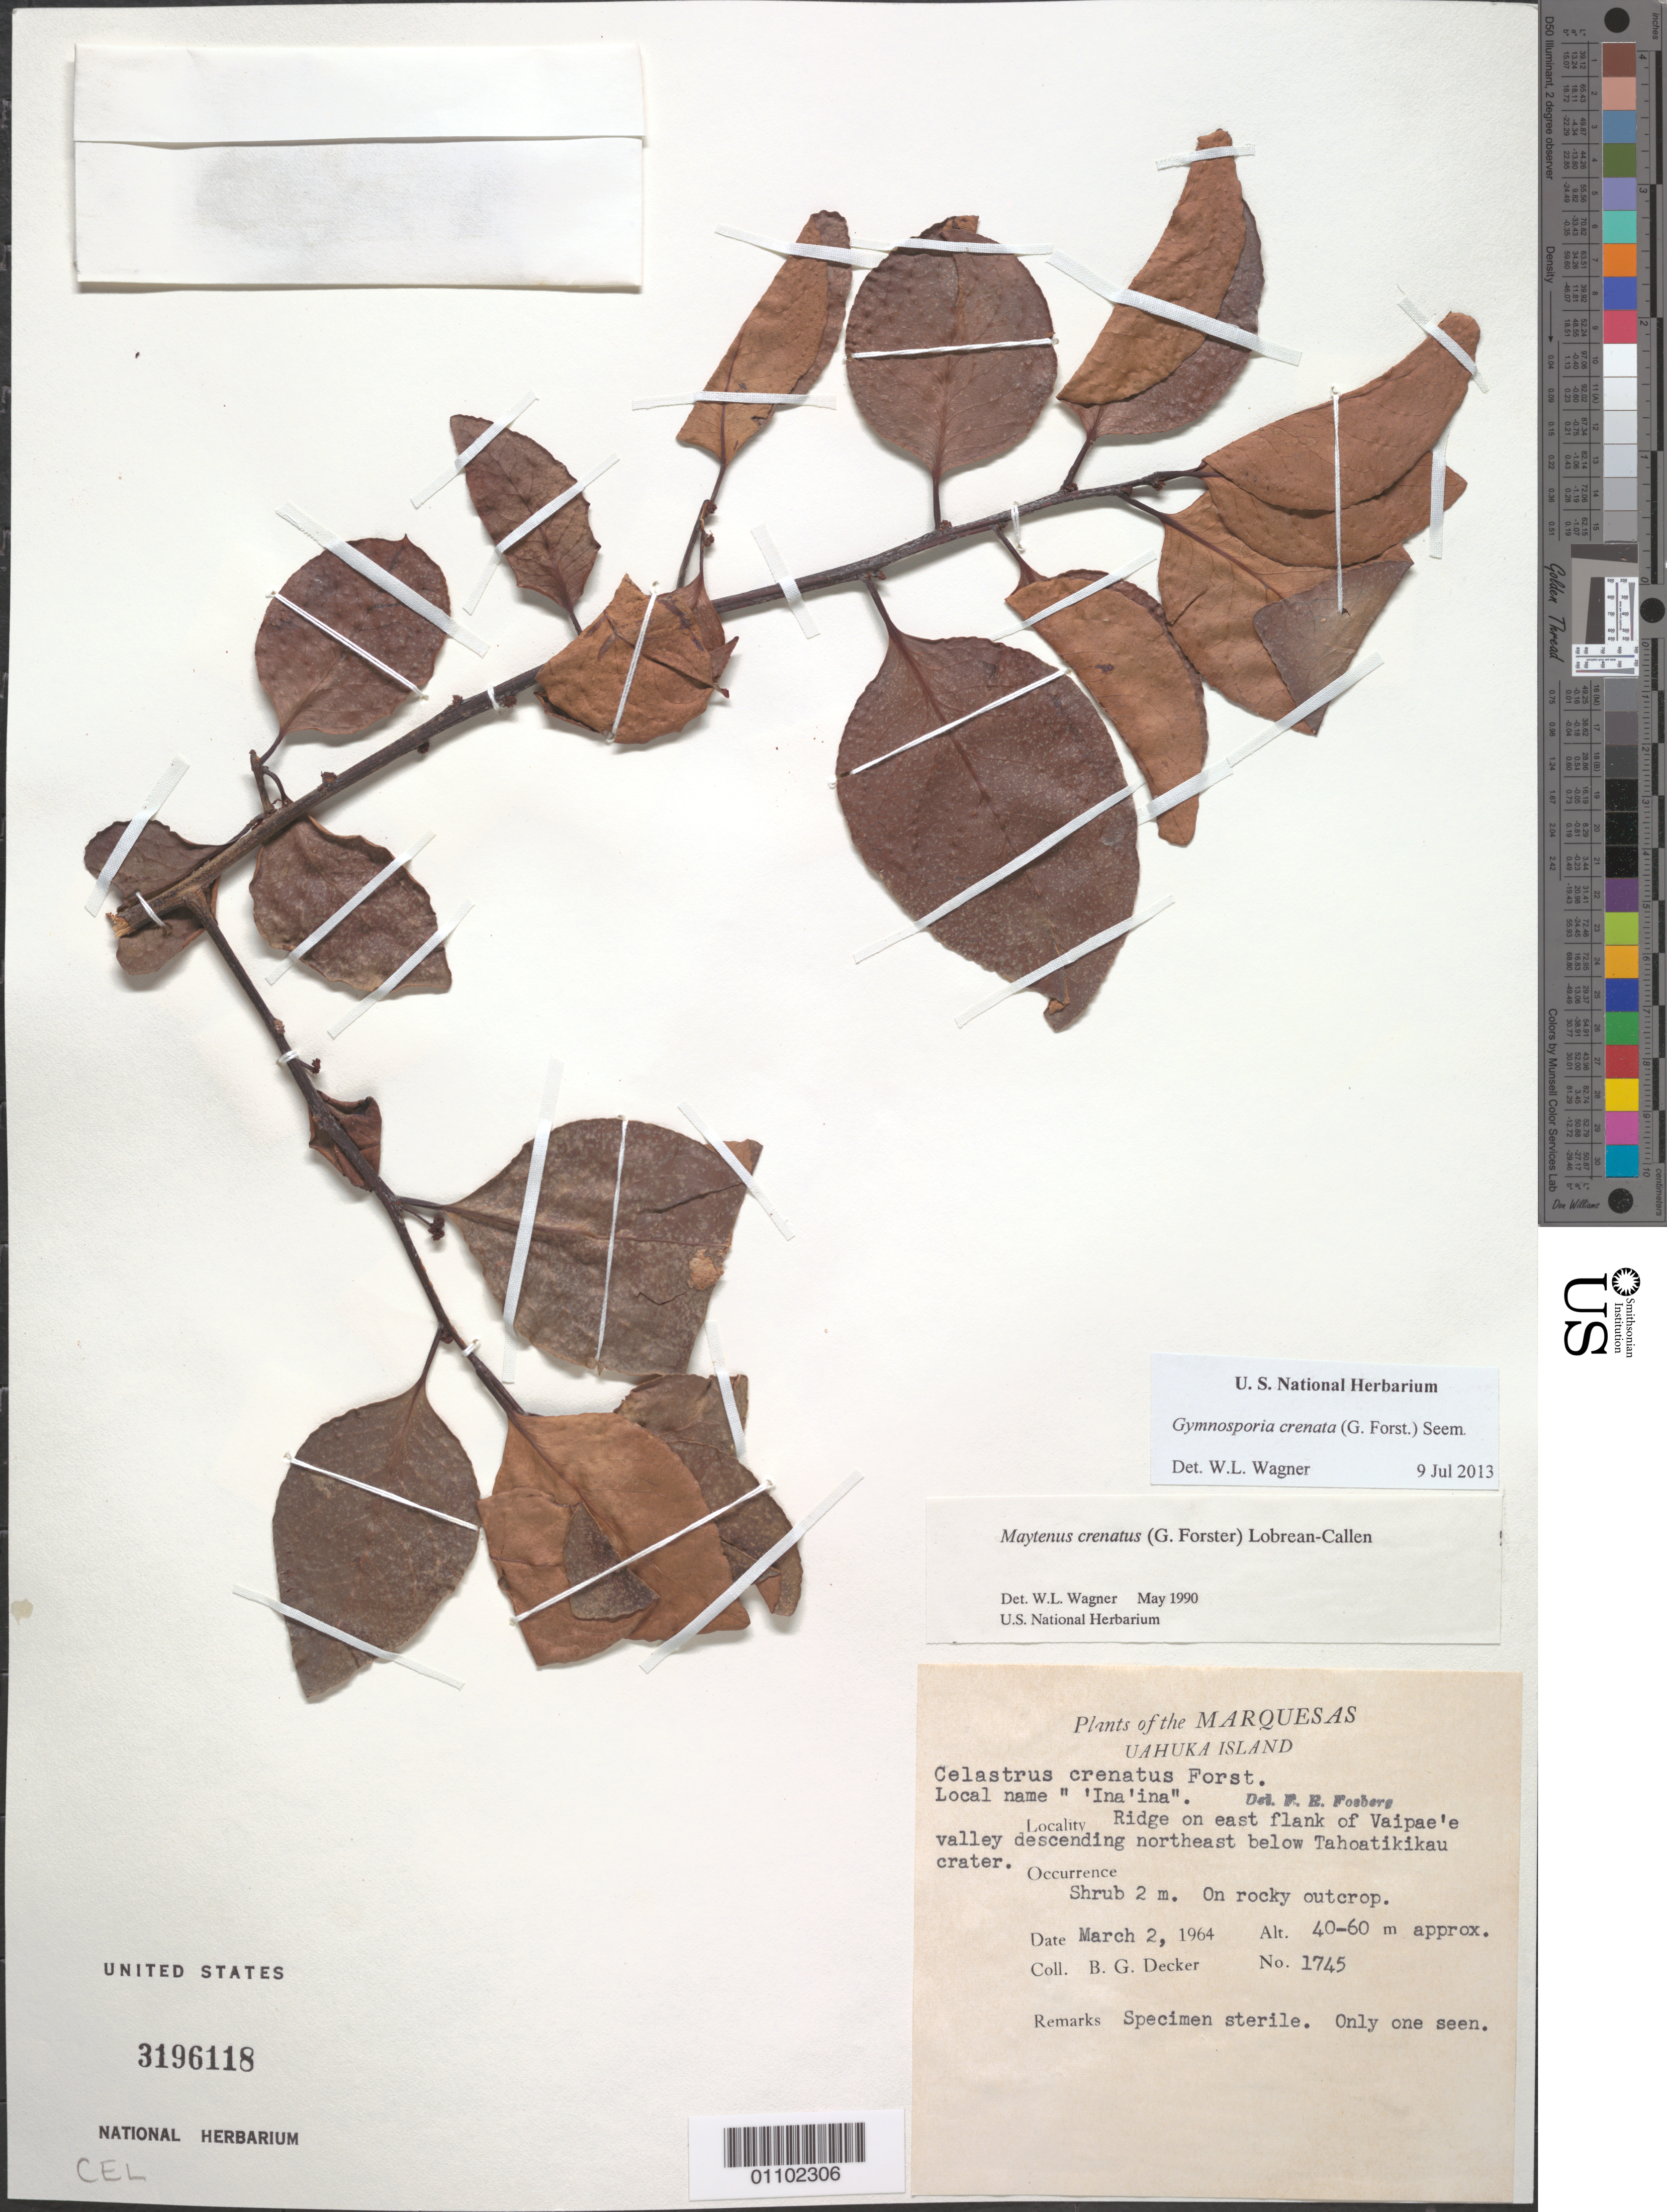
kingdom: Plantae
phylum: Tracheophyta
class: Magnoliopsida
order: Celastrales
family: Celastraceae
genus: Gymnosporia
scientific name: Gymnosporia crenata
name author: (G. Forst.) Seem.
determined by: Wagner, W. L., (BOT), Smithsonian Institution - National Museum of Natural History (UNITED STATES)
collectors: B. G. Decker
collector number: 1745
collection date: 1964-03-02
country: French Polynesia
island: Ua Huka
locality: ridge on E flank of Vaipae'e Valley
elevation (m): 40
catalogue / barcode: US 3196118